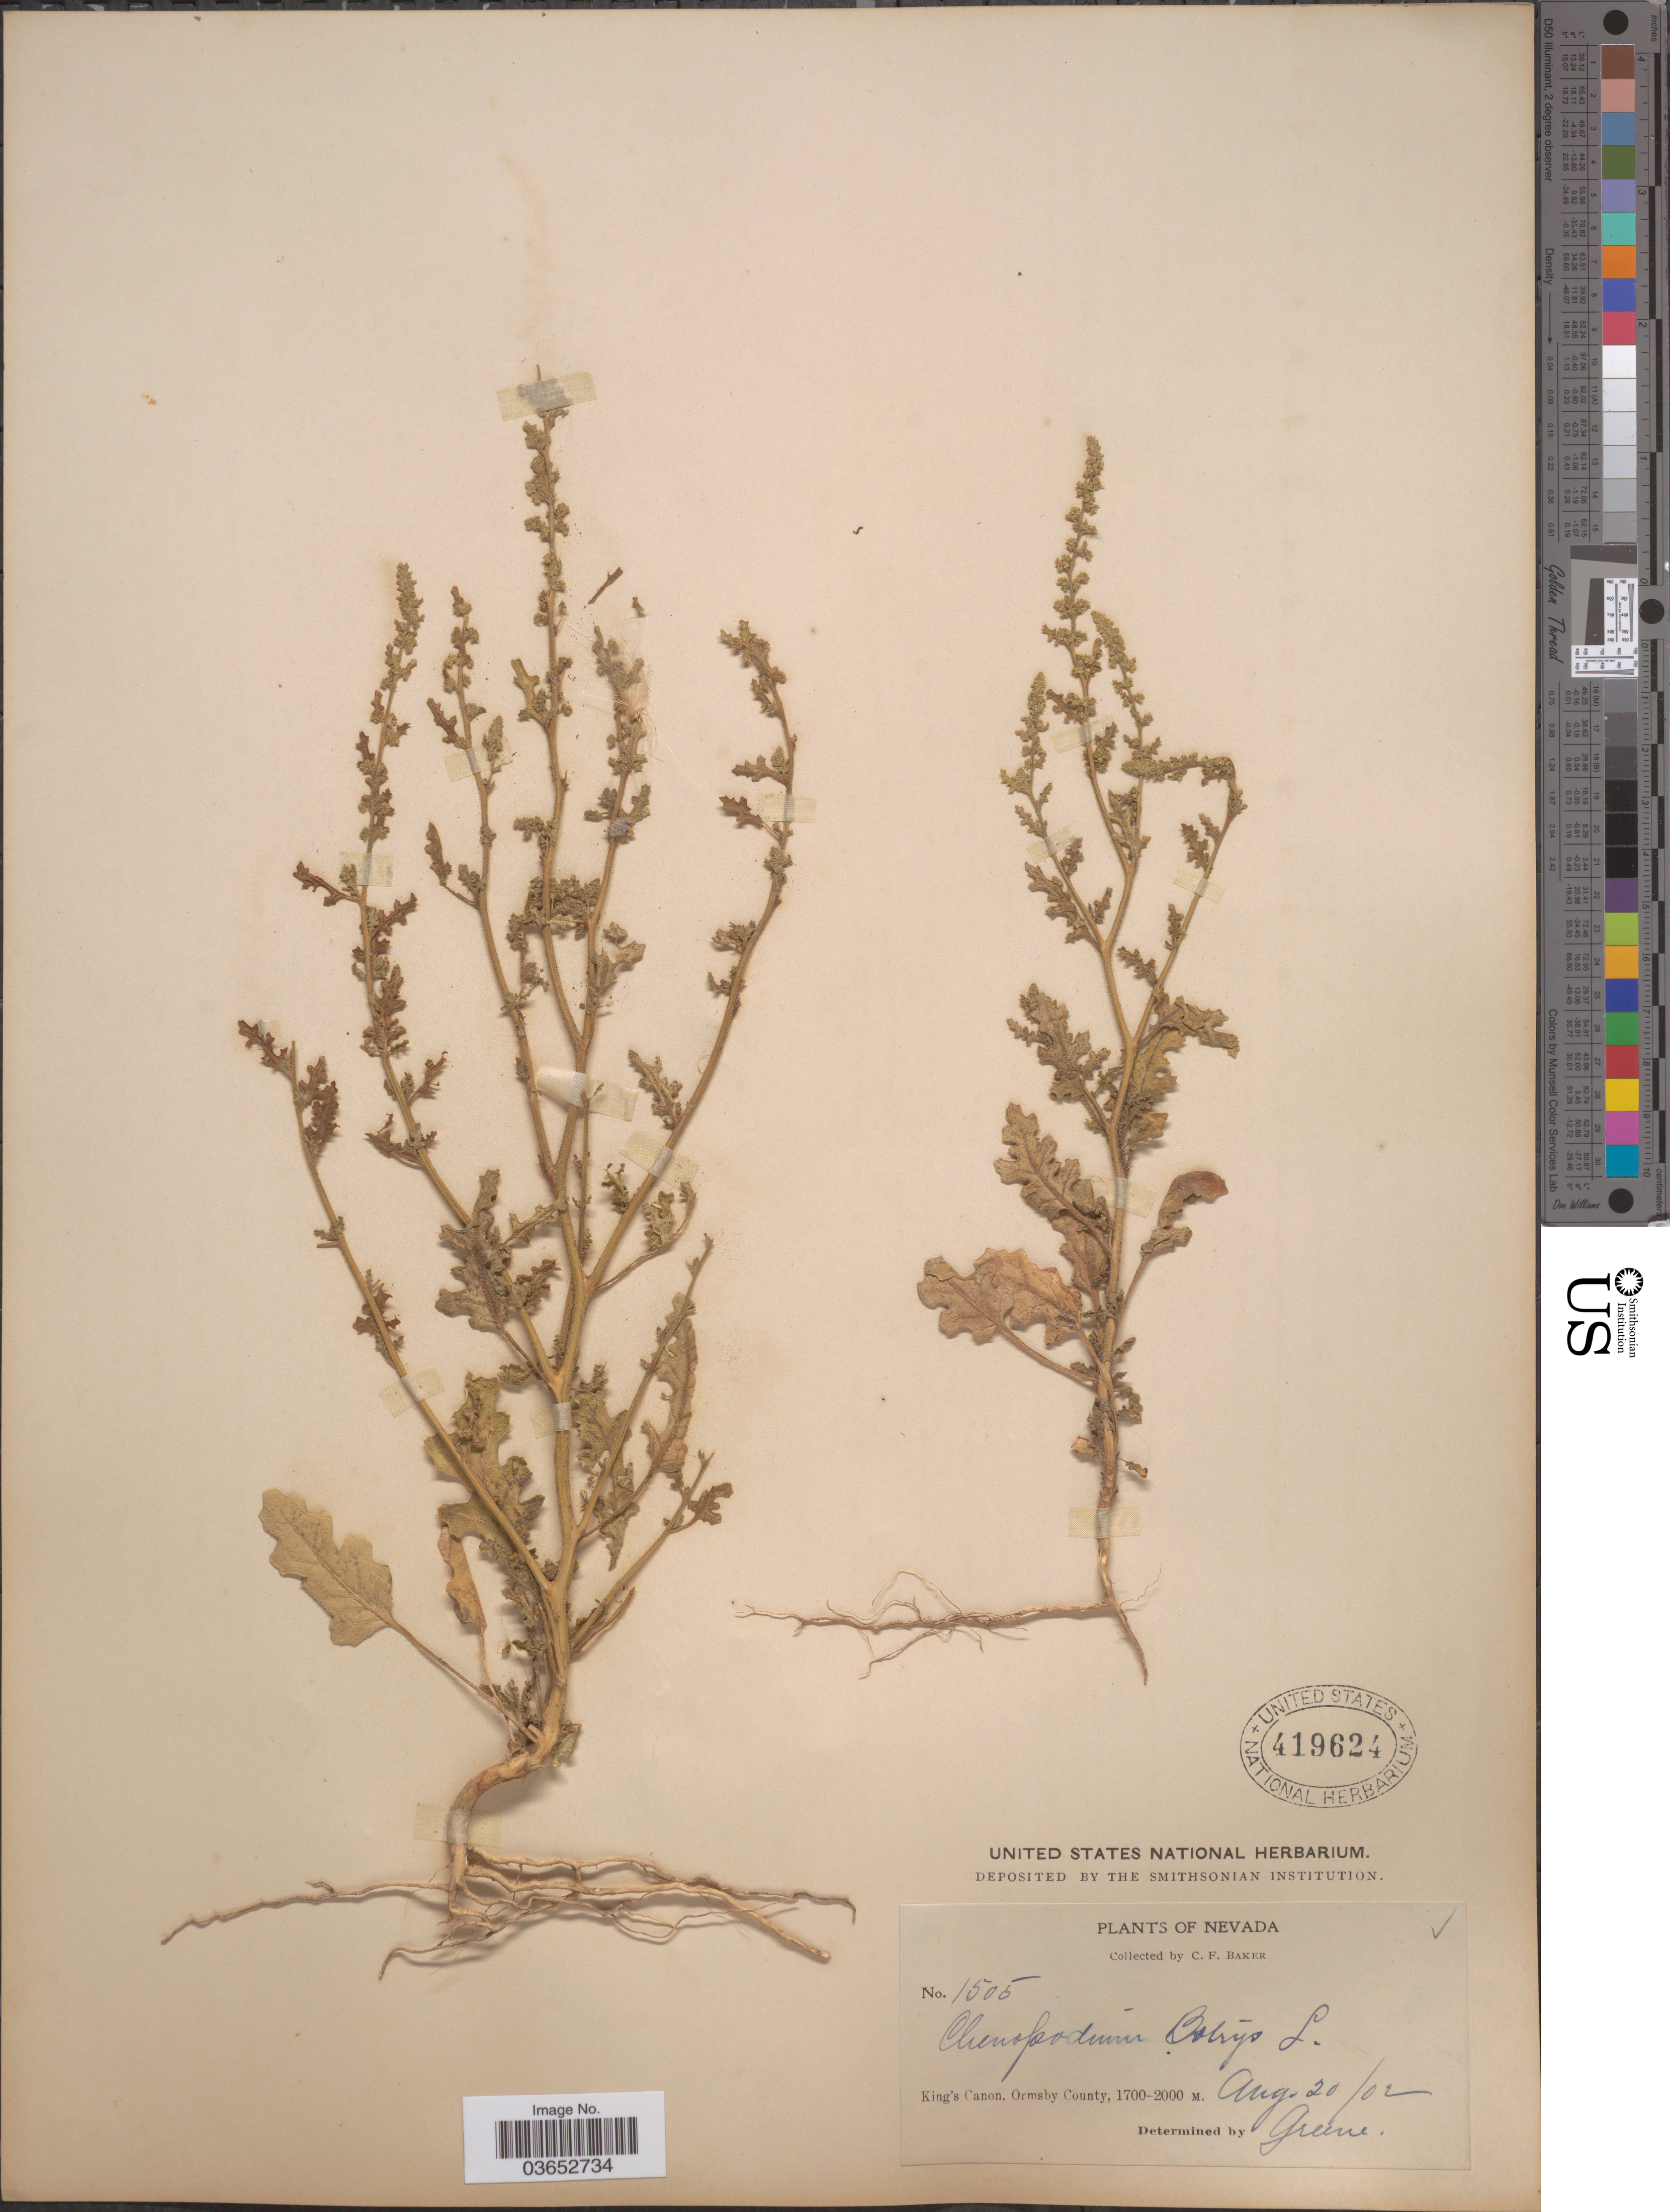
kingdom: Plantae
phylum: Tracheophyta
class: Magnoliopsida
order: Caryophyllales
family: Amaranthaceae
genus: Chenopodium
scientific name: Chenopodium botrys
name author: L.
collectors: C. F. Baker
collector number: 1505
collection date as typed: Transcribed d/m/y: 20/8/2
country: United States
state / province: Nevada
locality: King's Canon, Ormsby County.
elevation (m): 1700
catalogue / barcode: US 419624